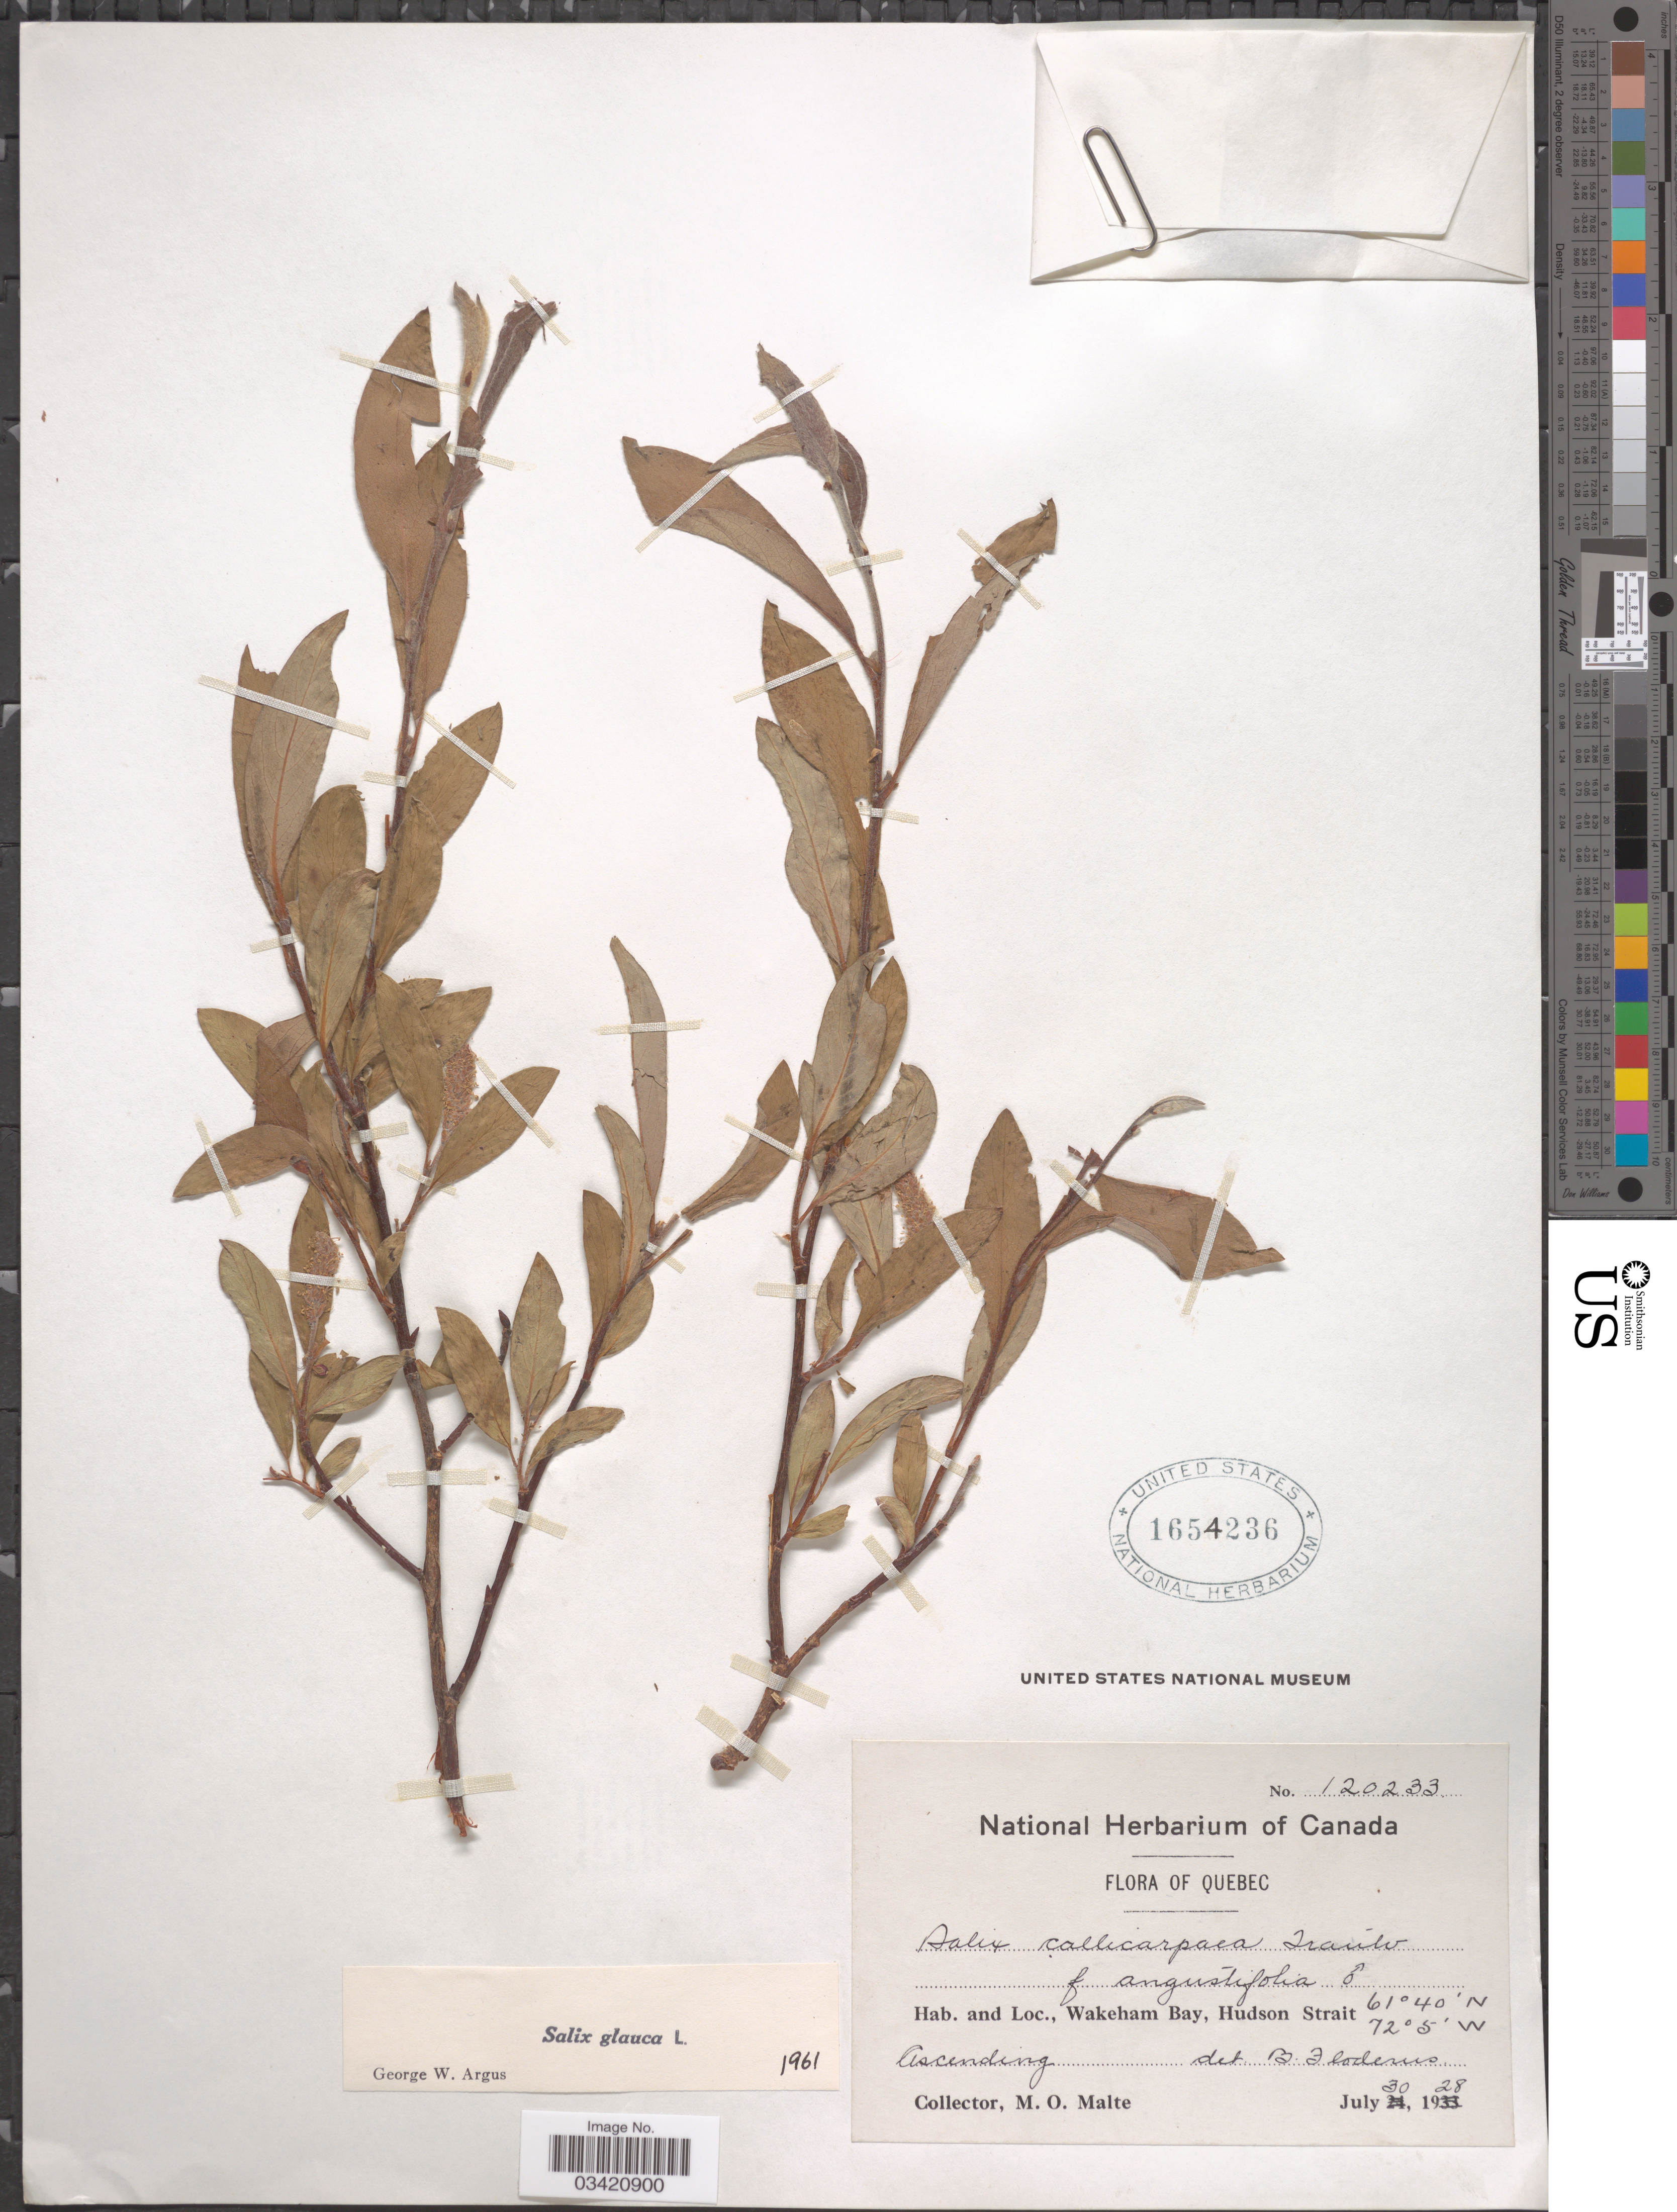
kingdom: Plantae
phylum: Tracheophyta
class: Magnoliopsida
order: Malpighiales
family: Salicaceae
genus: Salix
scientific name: Salix glauca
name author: L.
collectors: M. O. Malte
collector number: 120233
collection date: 1928-07-30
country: Canada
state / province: Quebec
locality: Wakeham Bay, Hudson Strait.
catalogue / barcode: US 1654236